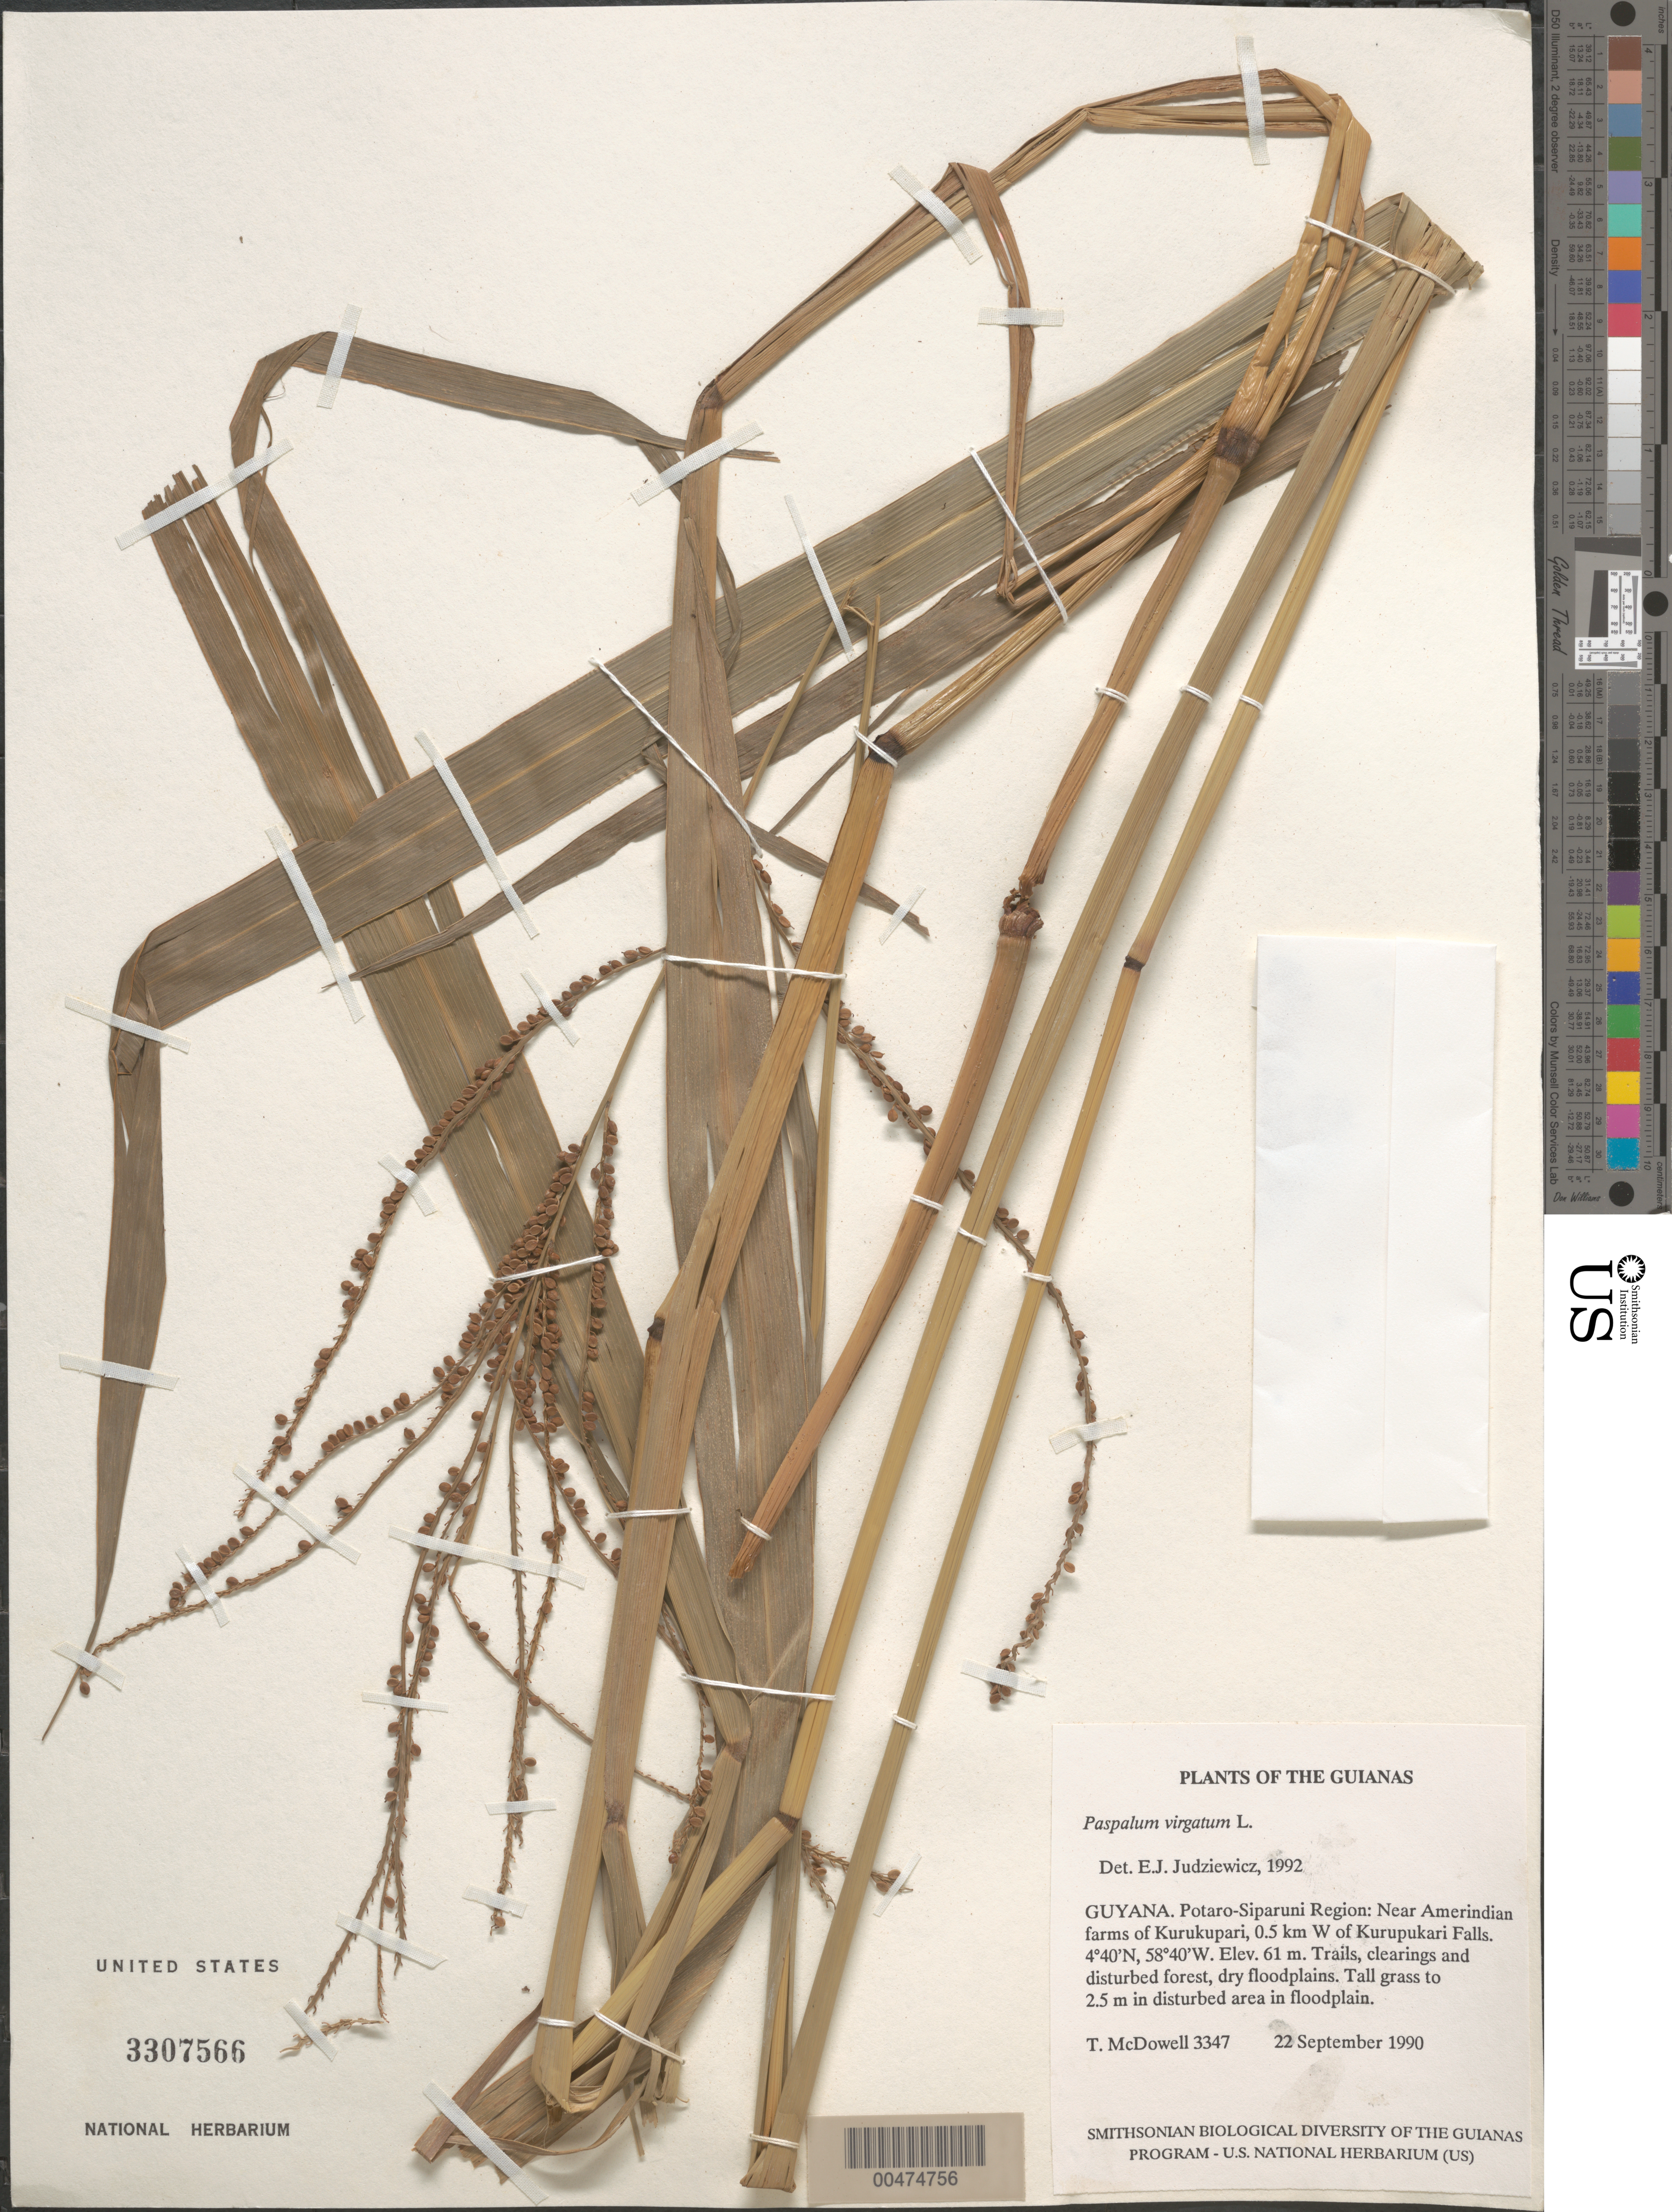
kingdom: Plantae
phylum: Tracheophyta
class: Liliopsida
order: Poales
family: Poaceae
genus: Paspalum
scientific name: Paspalum virgatum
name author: L.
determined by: Judziewicz, E. J.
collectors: T. McDowell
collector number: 3347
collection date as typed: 22 September 1990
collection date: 1990-09-22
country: Guyana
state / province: Potaro-Siparuni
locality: Near Amerindian farms of Kurupukari, 0.5 km W of Kurupukari Falls. Iwokrama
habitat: Trails, clearings and disturbed forest, dry floodplains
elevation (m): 61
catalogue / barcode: US 3307566